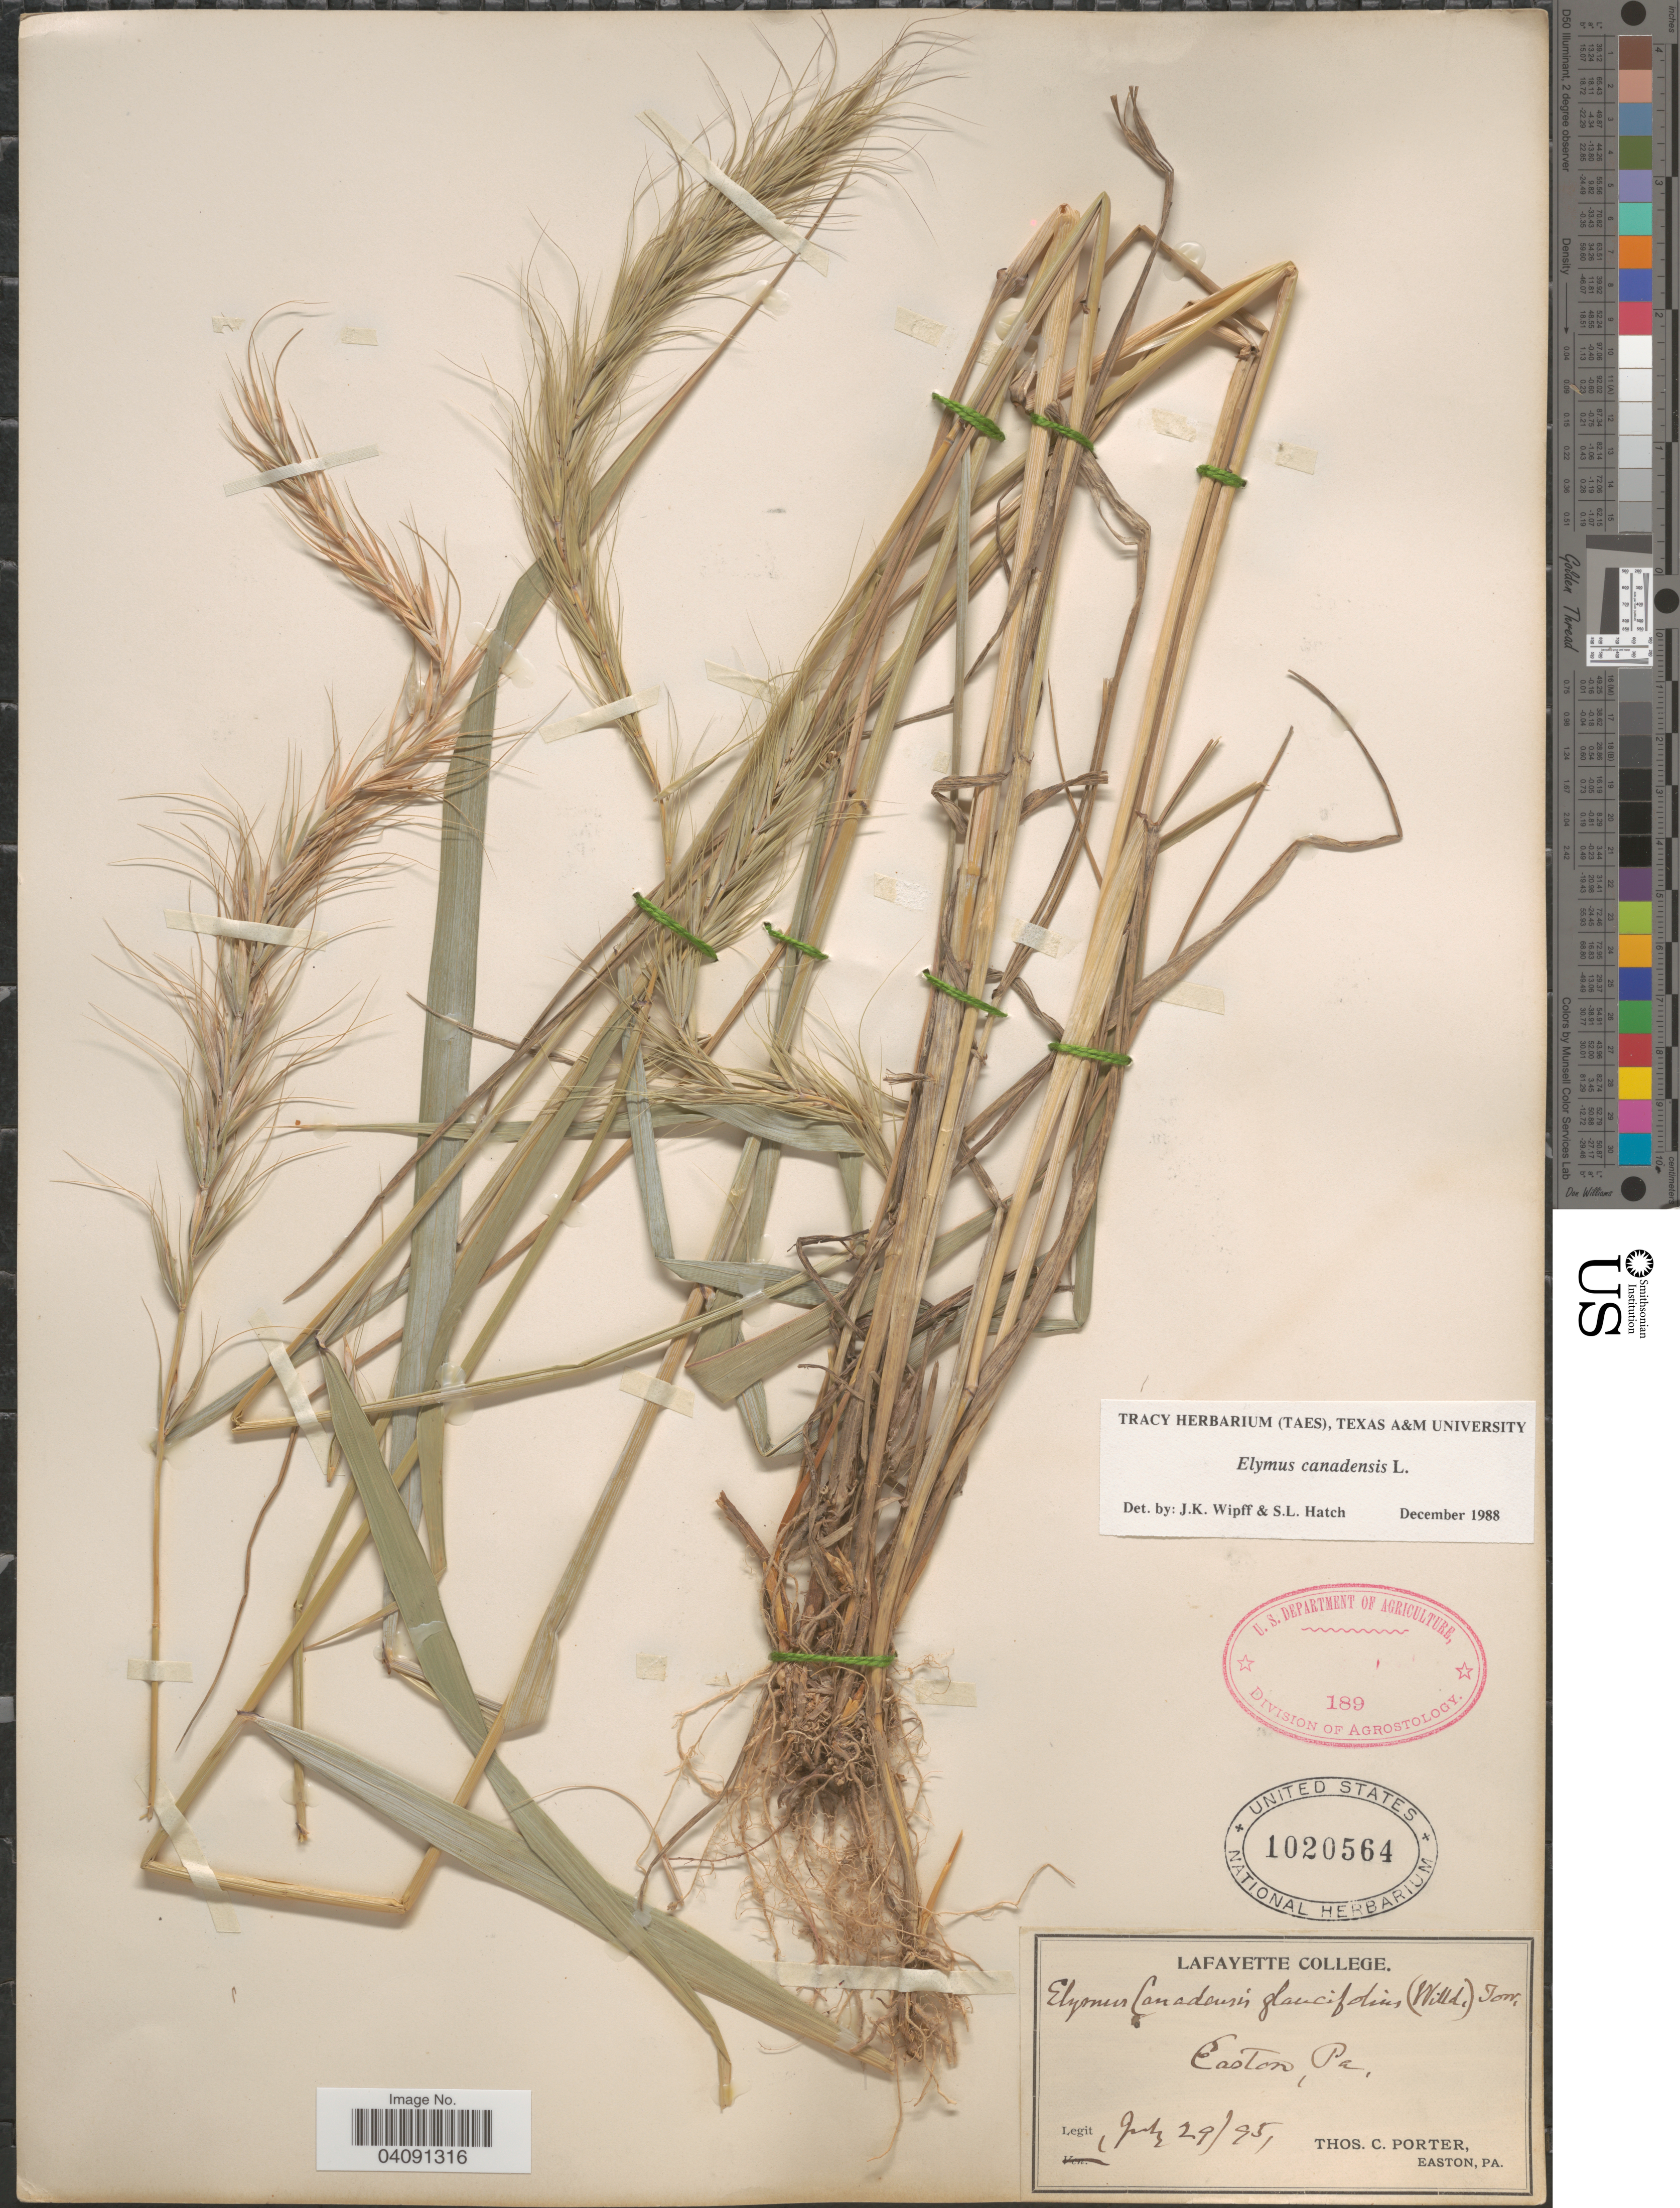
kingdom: Plantae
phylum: Tracheophyta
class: Liliopsida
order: Poales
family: Poaceae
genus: Elymus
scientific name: Elymus canadensis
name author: L.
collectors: T. Porter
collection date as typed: Transcribed d/m/y: 29/7/95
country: United States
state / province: Pennsylvania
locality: Easton.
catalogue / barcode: US 1020564